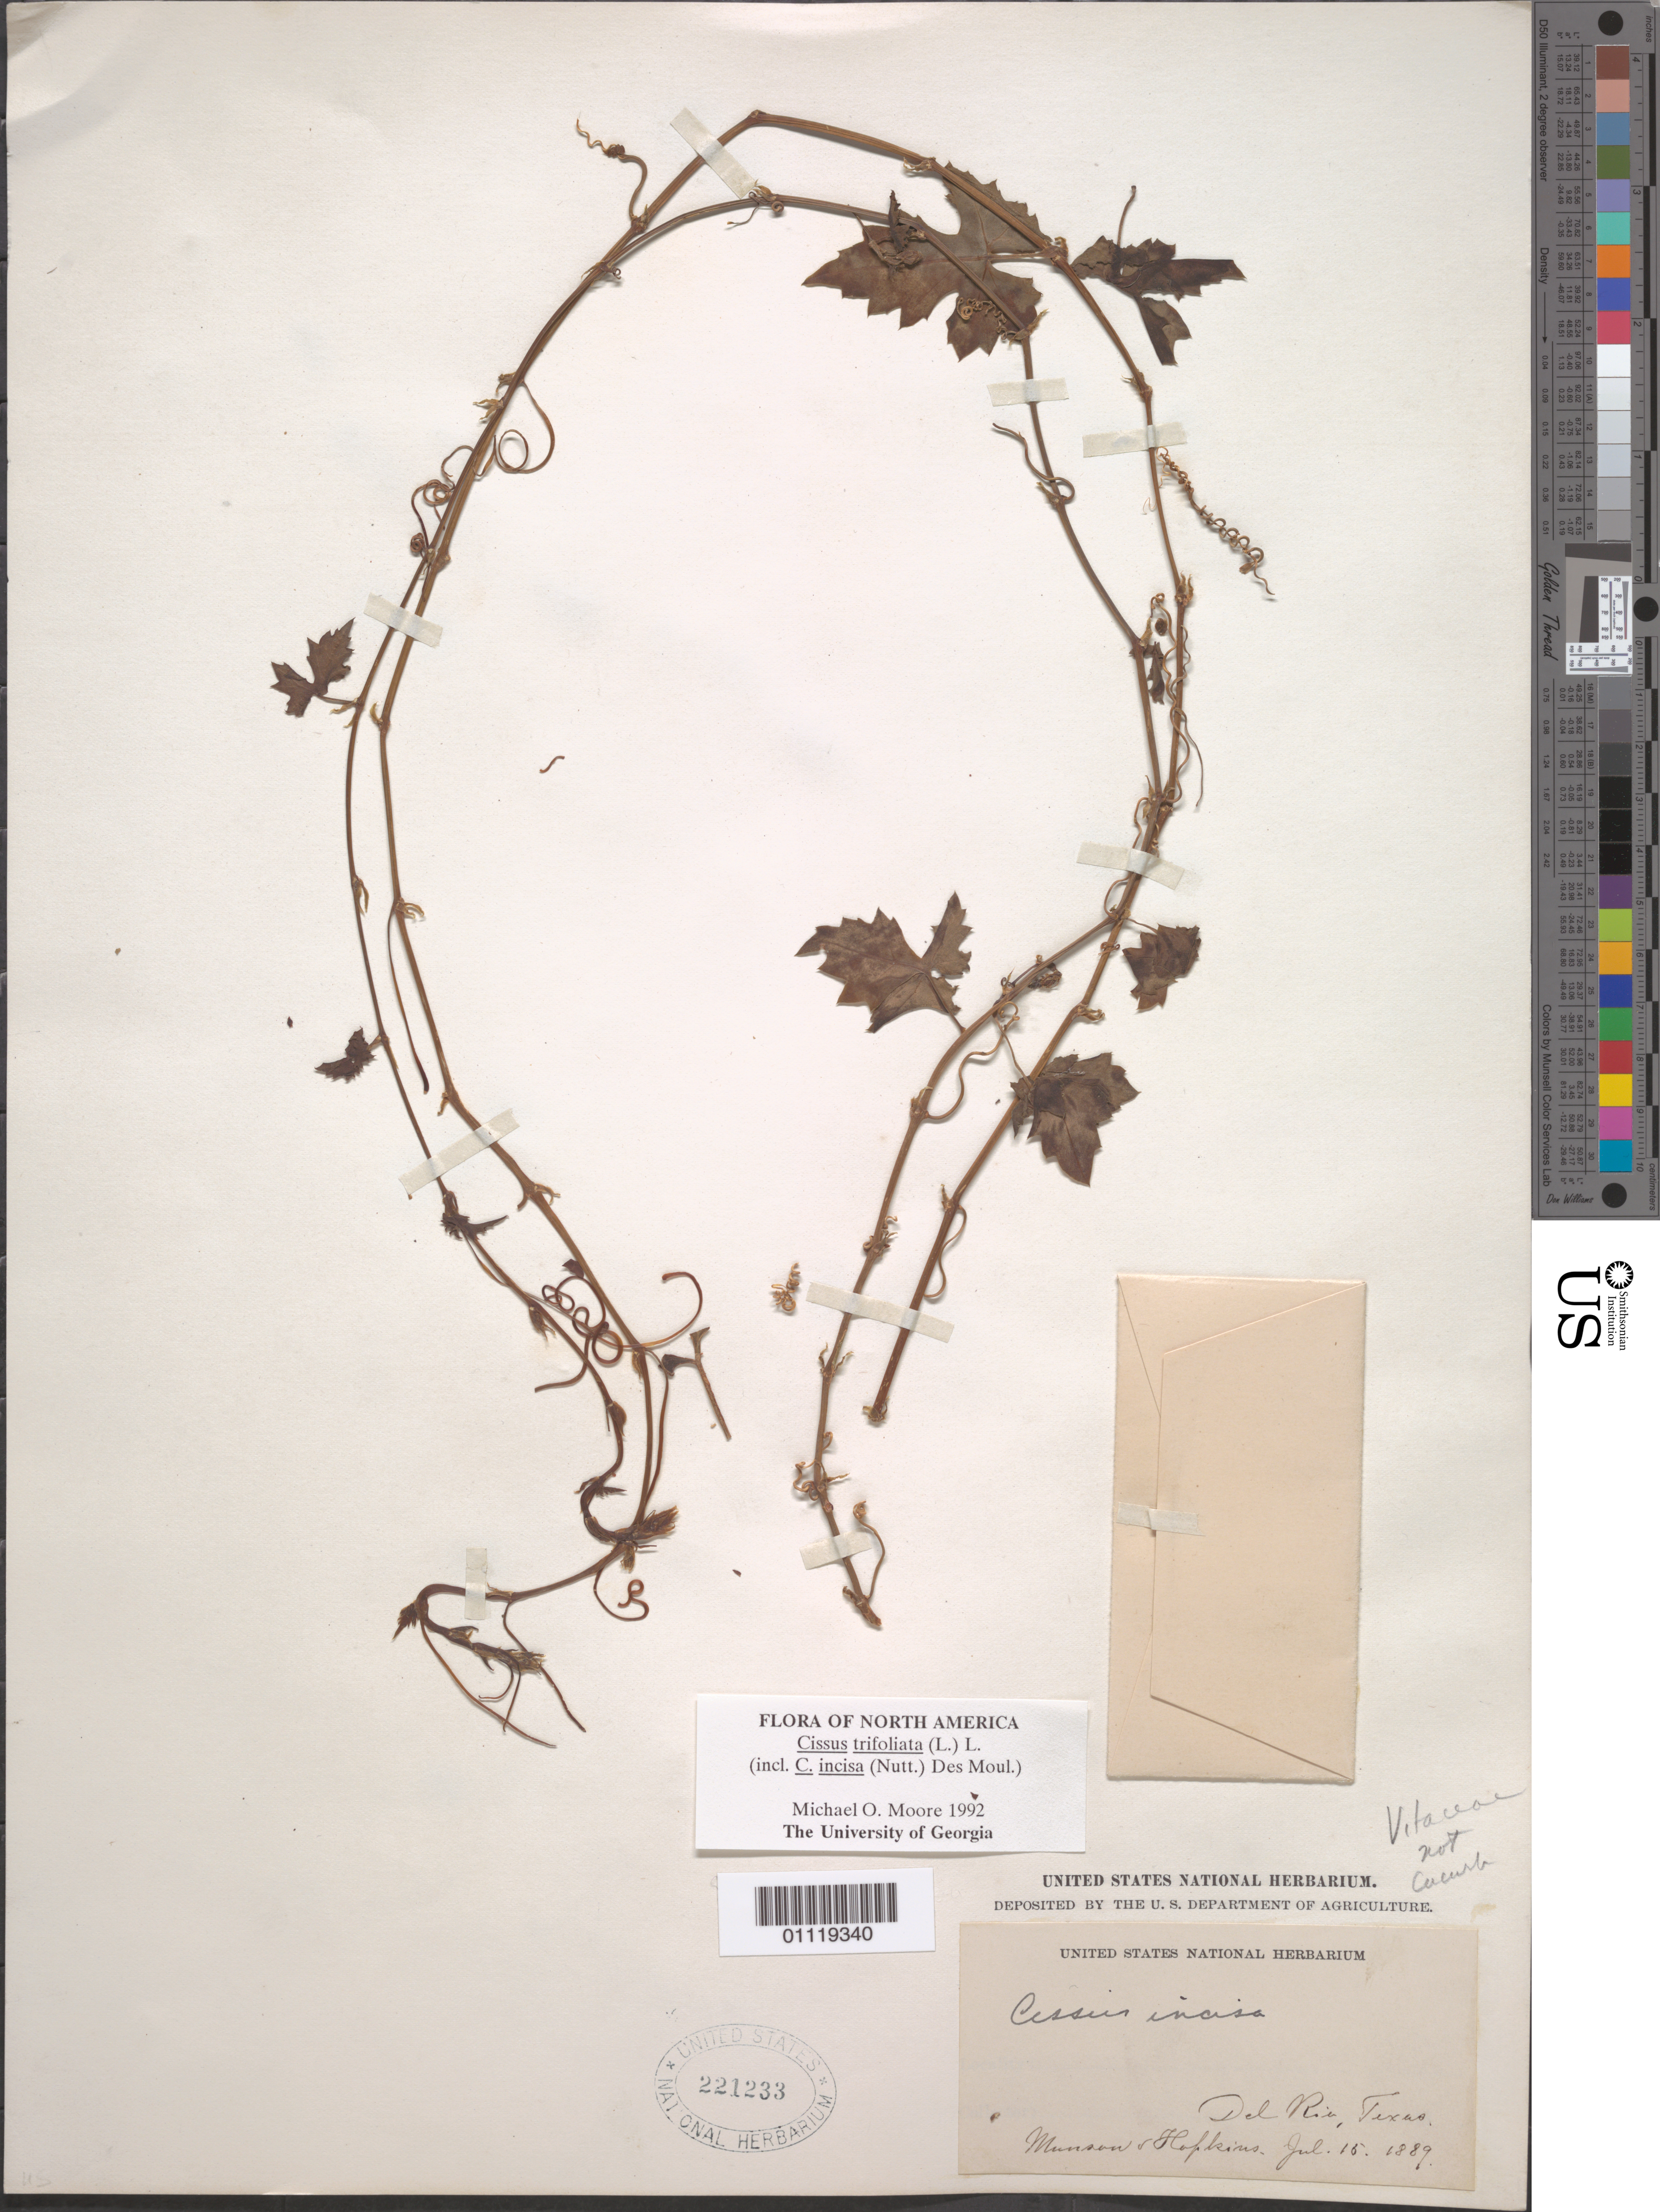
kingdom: Plantae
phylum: Tracheophyta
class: Magnoliopsida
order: Vitales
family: Vitaceae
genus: Cissus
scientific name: Cissus trifoliata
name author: (L.) L.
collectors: M. Hopkins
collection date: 1889-07-15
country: United States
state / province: Texas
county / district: Del Rio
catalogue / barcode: US 221233